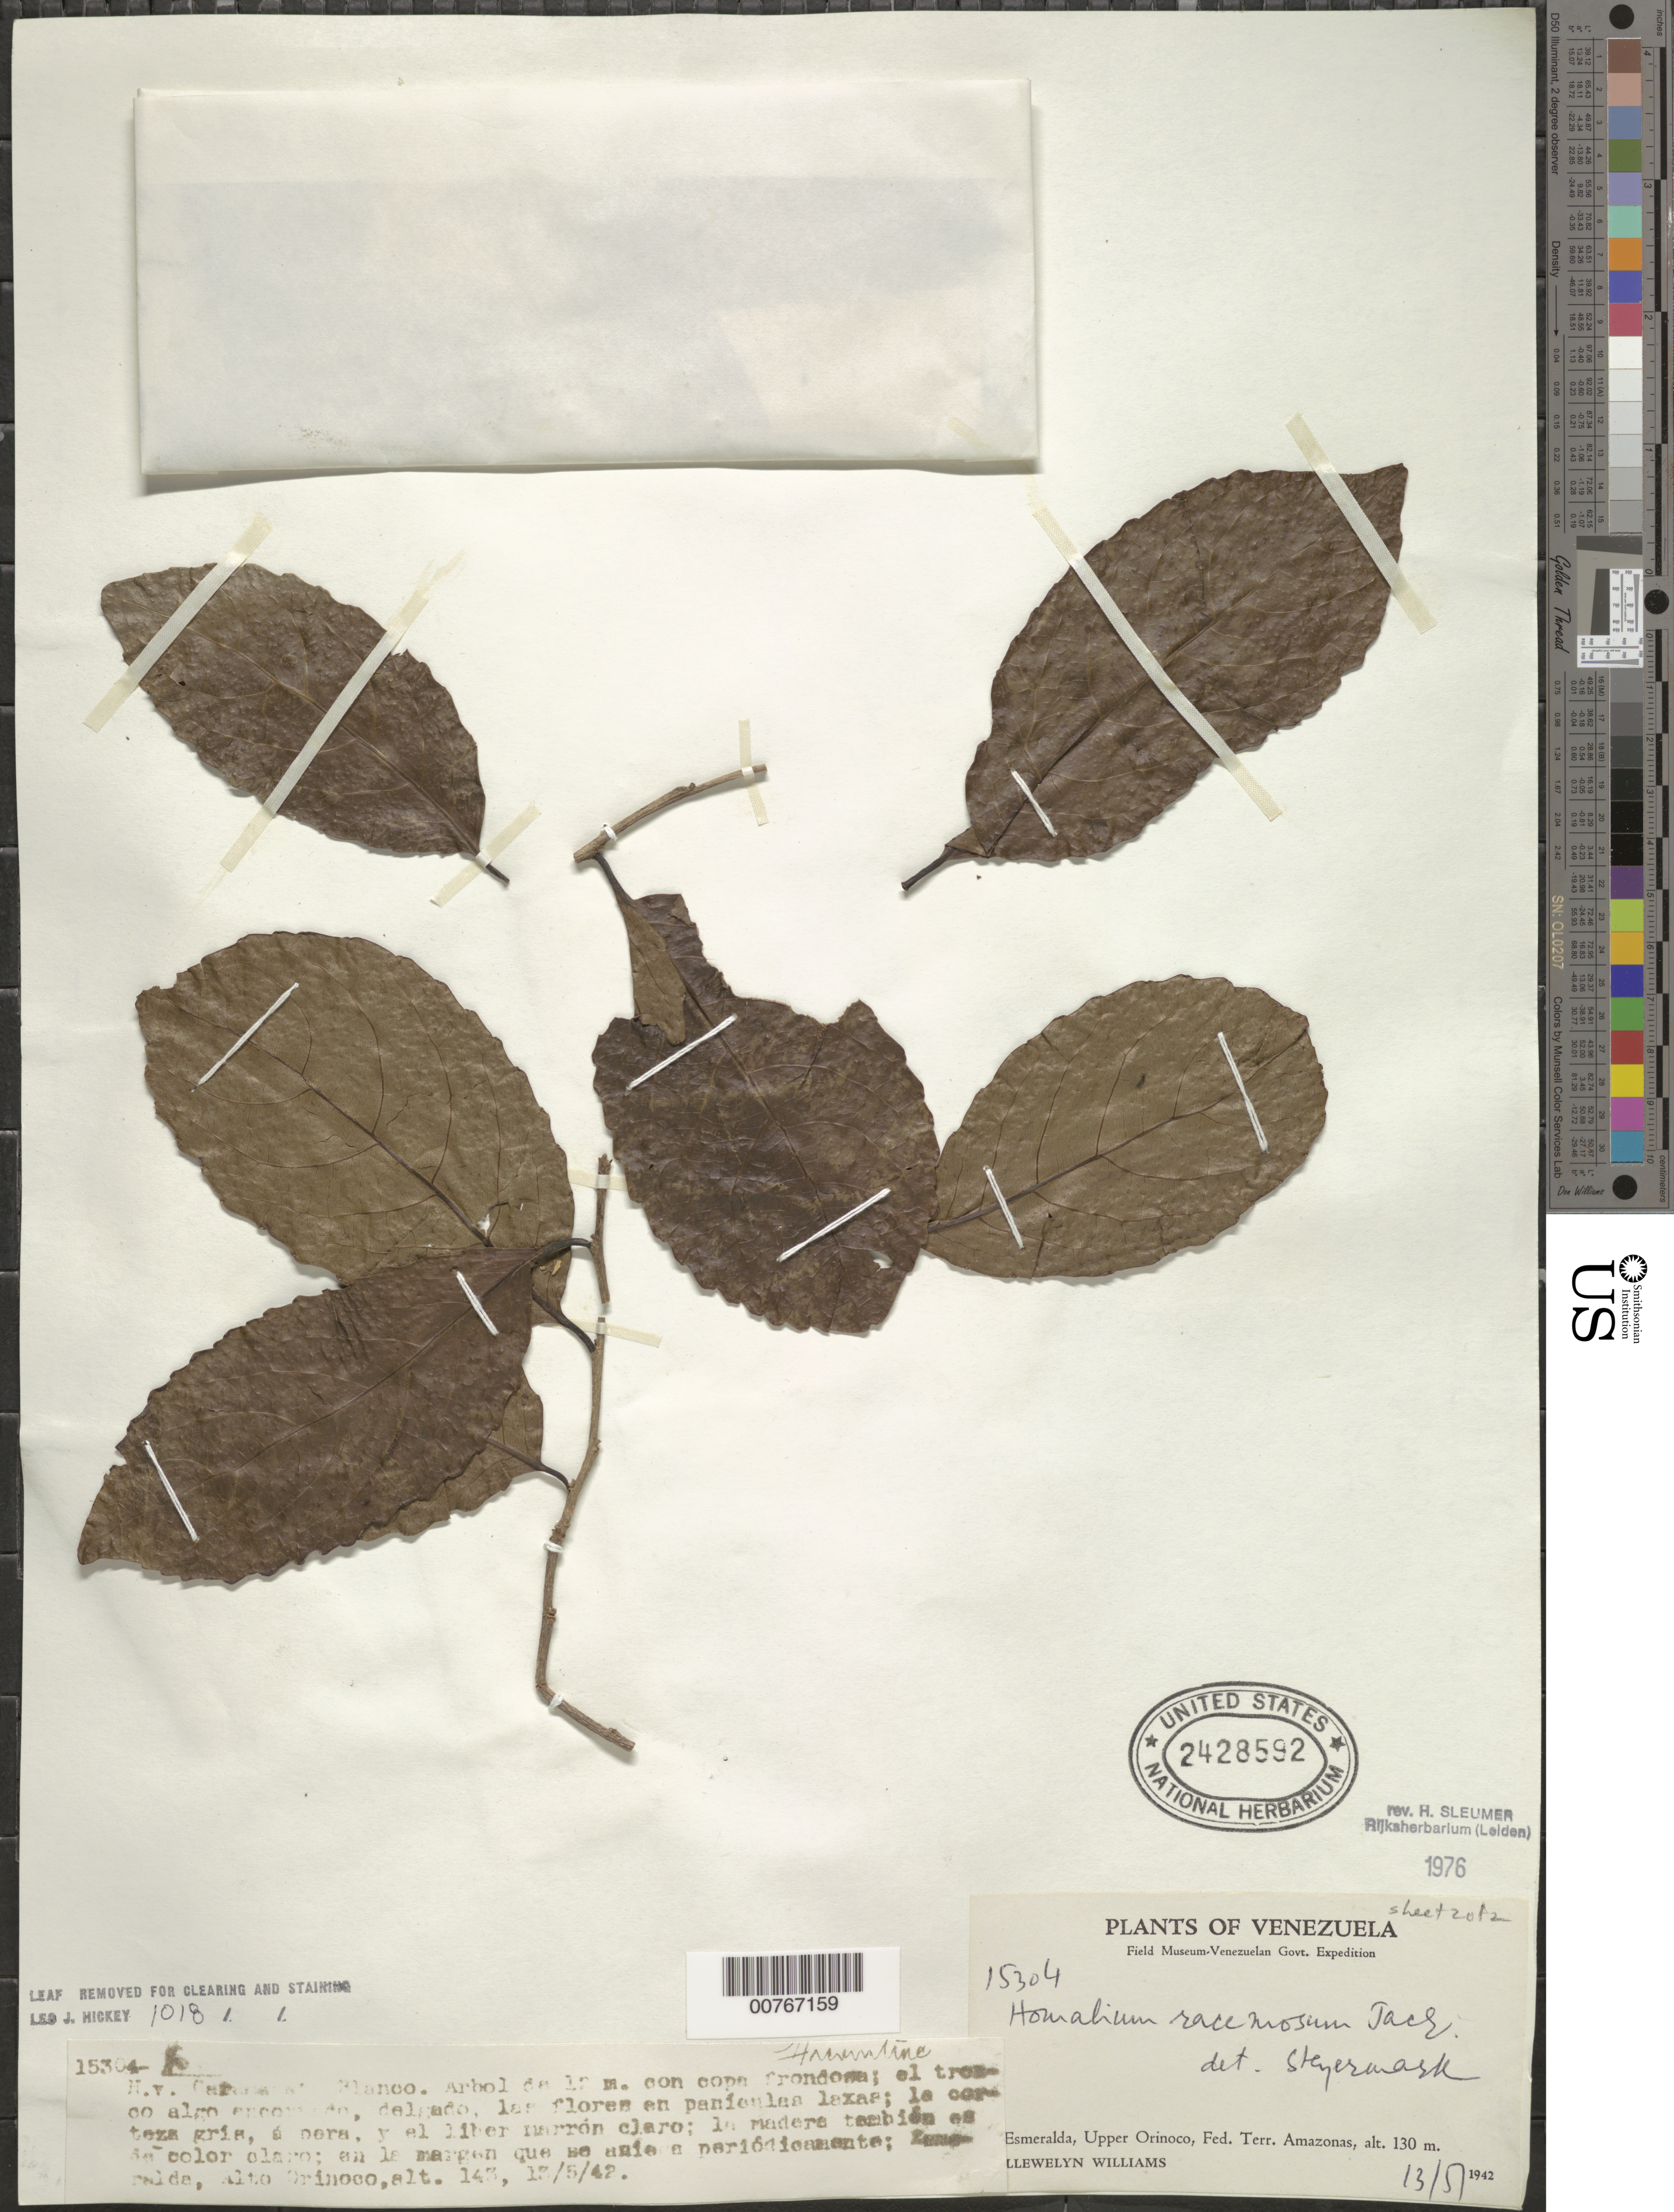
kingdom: Plantae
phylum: Tracheophyta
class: Magnoliopsida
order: Malpighiales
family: Salicaceae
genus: Homalium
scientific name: Homalium racemosum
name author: Jacq.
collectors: Ll. Williams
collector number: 15304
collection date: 1942-05-13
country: Ecuador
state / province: Esmeraldas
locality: Upper Orinoco, Fed. Terr. Amazonas.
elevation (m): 130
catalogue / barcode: US 2428592